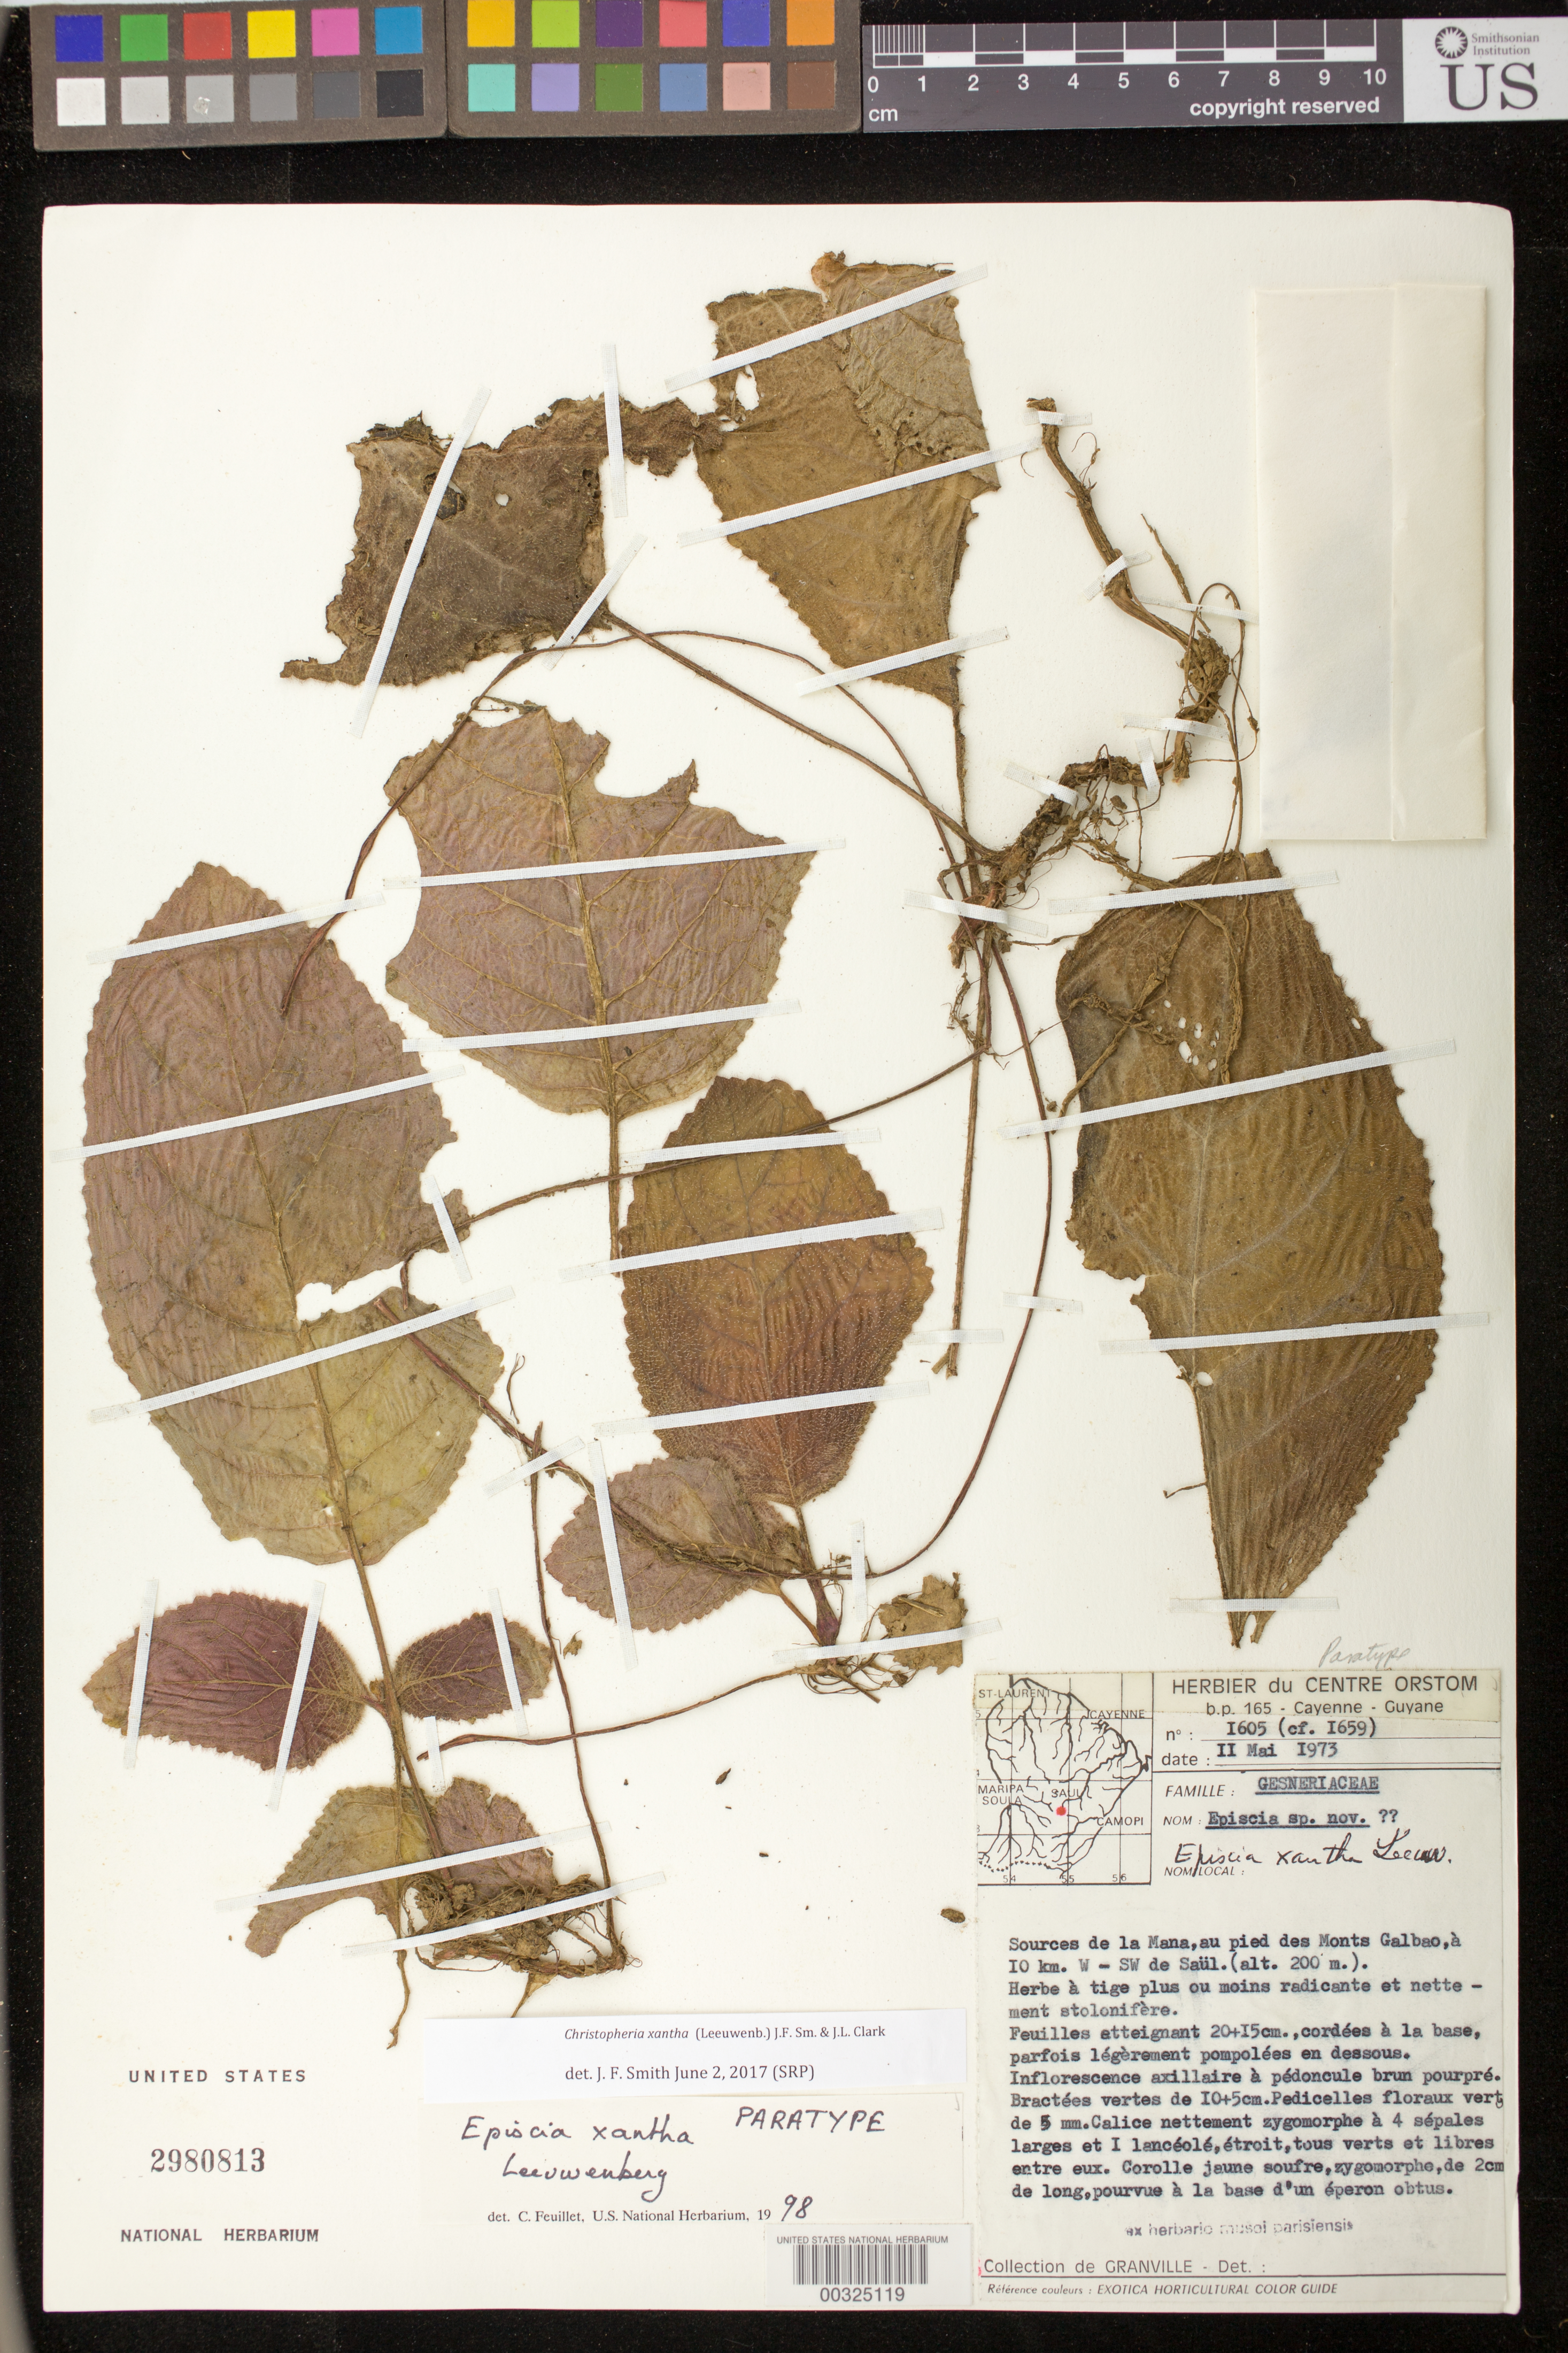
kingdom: Plantae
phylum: Tracheophyta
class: Magnoliopsida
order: Lamiales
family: Gesneriaceae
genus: Christopheria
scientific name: Christopheria xantha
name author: (Leeuwenb.) J.F. Sm. & J.L. Clark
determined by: Smith, J. F.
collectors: J.-J. de Granville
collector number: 1605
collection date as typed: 11 May 1973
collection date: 1973-05-11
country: French Guiana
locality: Sources de la Mana, au pied des Monts Galbao, à 10 km W-SW de Saül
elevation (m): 200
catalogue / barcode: US 2980813